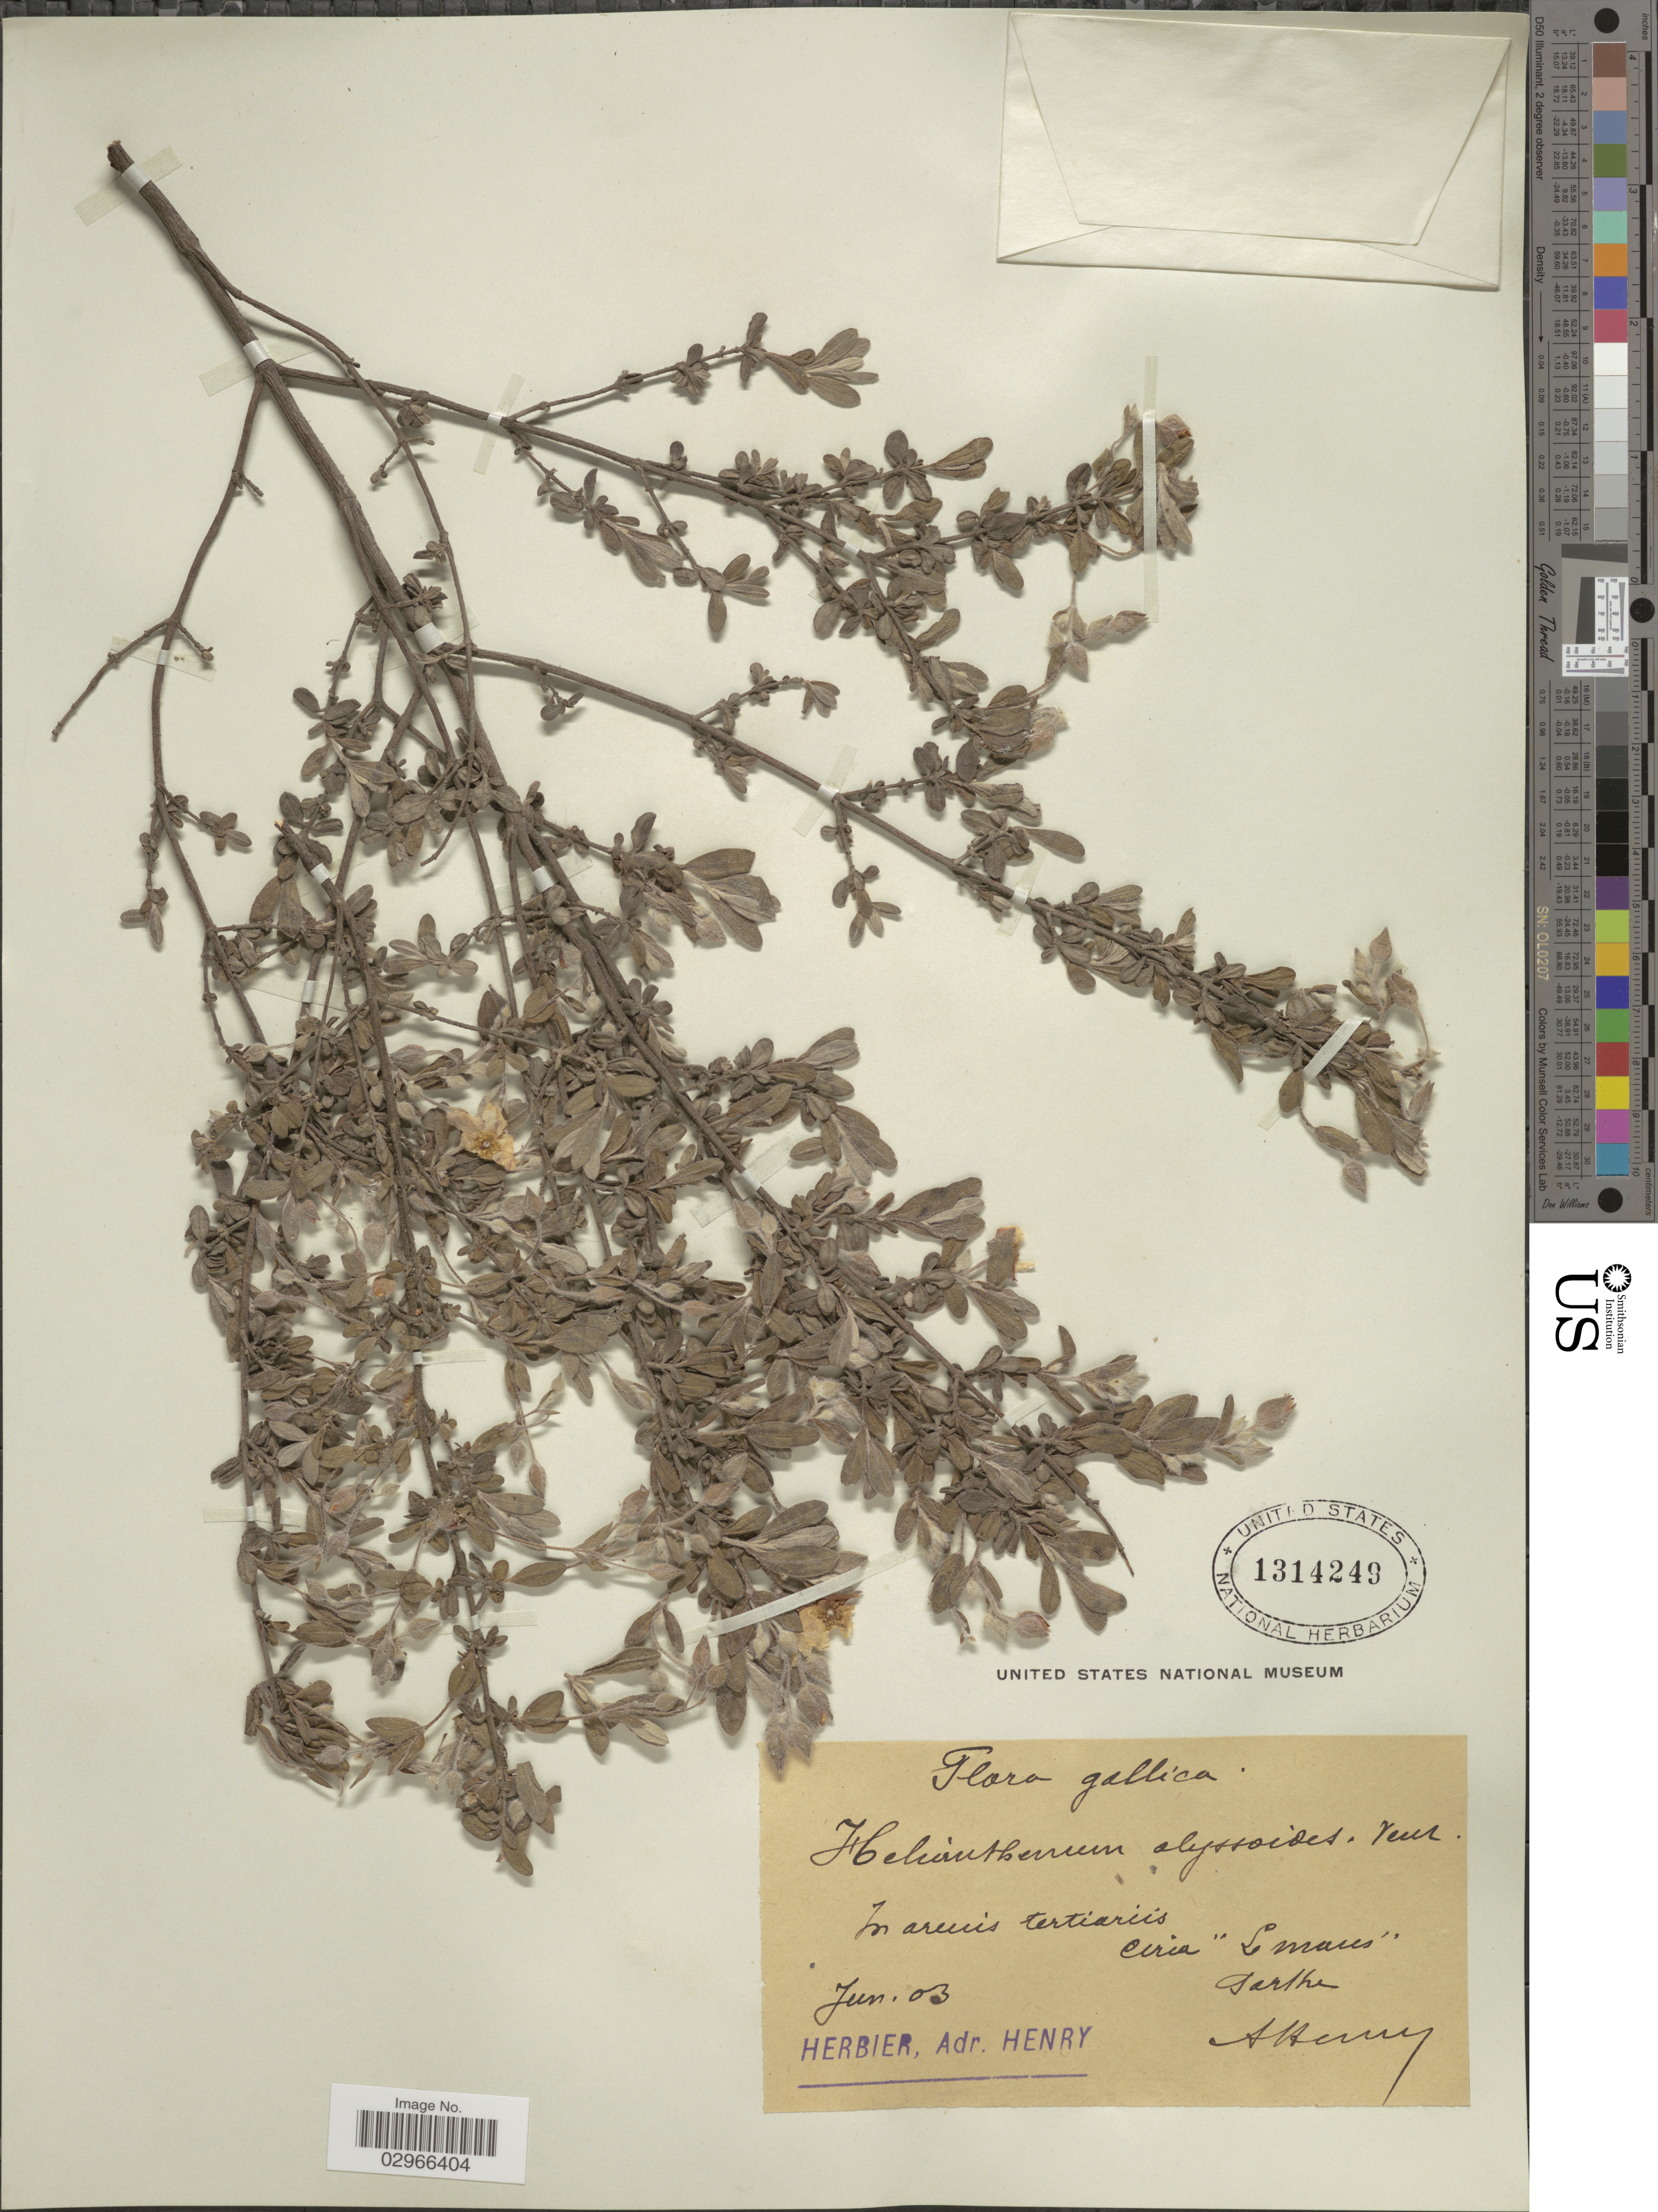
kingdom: Plantae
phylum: Tracheophyta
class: Magnoliopsida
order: Malvales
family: Cistaceae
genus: Halimium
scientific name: Halimium alyssoides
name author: (Lam.) K. Koch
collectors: A. Henry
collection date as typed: Transcribed d/m/y: /6/3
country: France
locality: Gallica. Circa "Le Mans" Sarthe.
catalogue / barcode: US 1314249